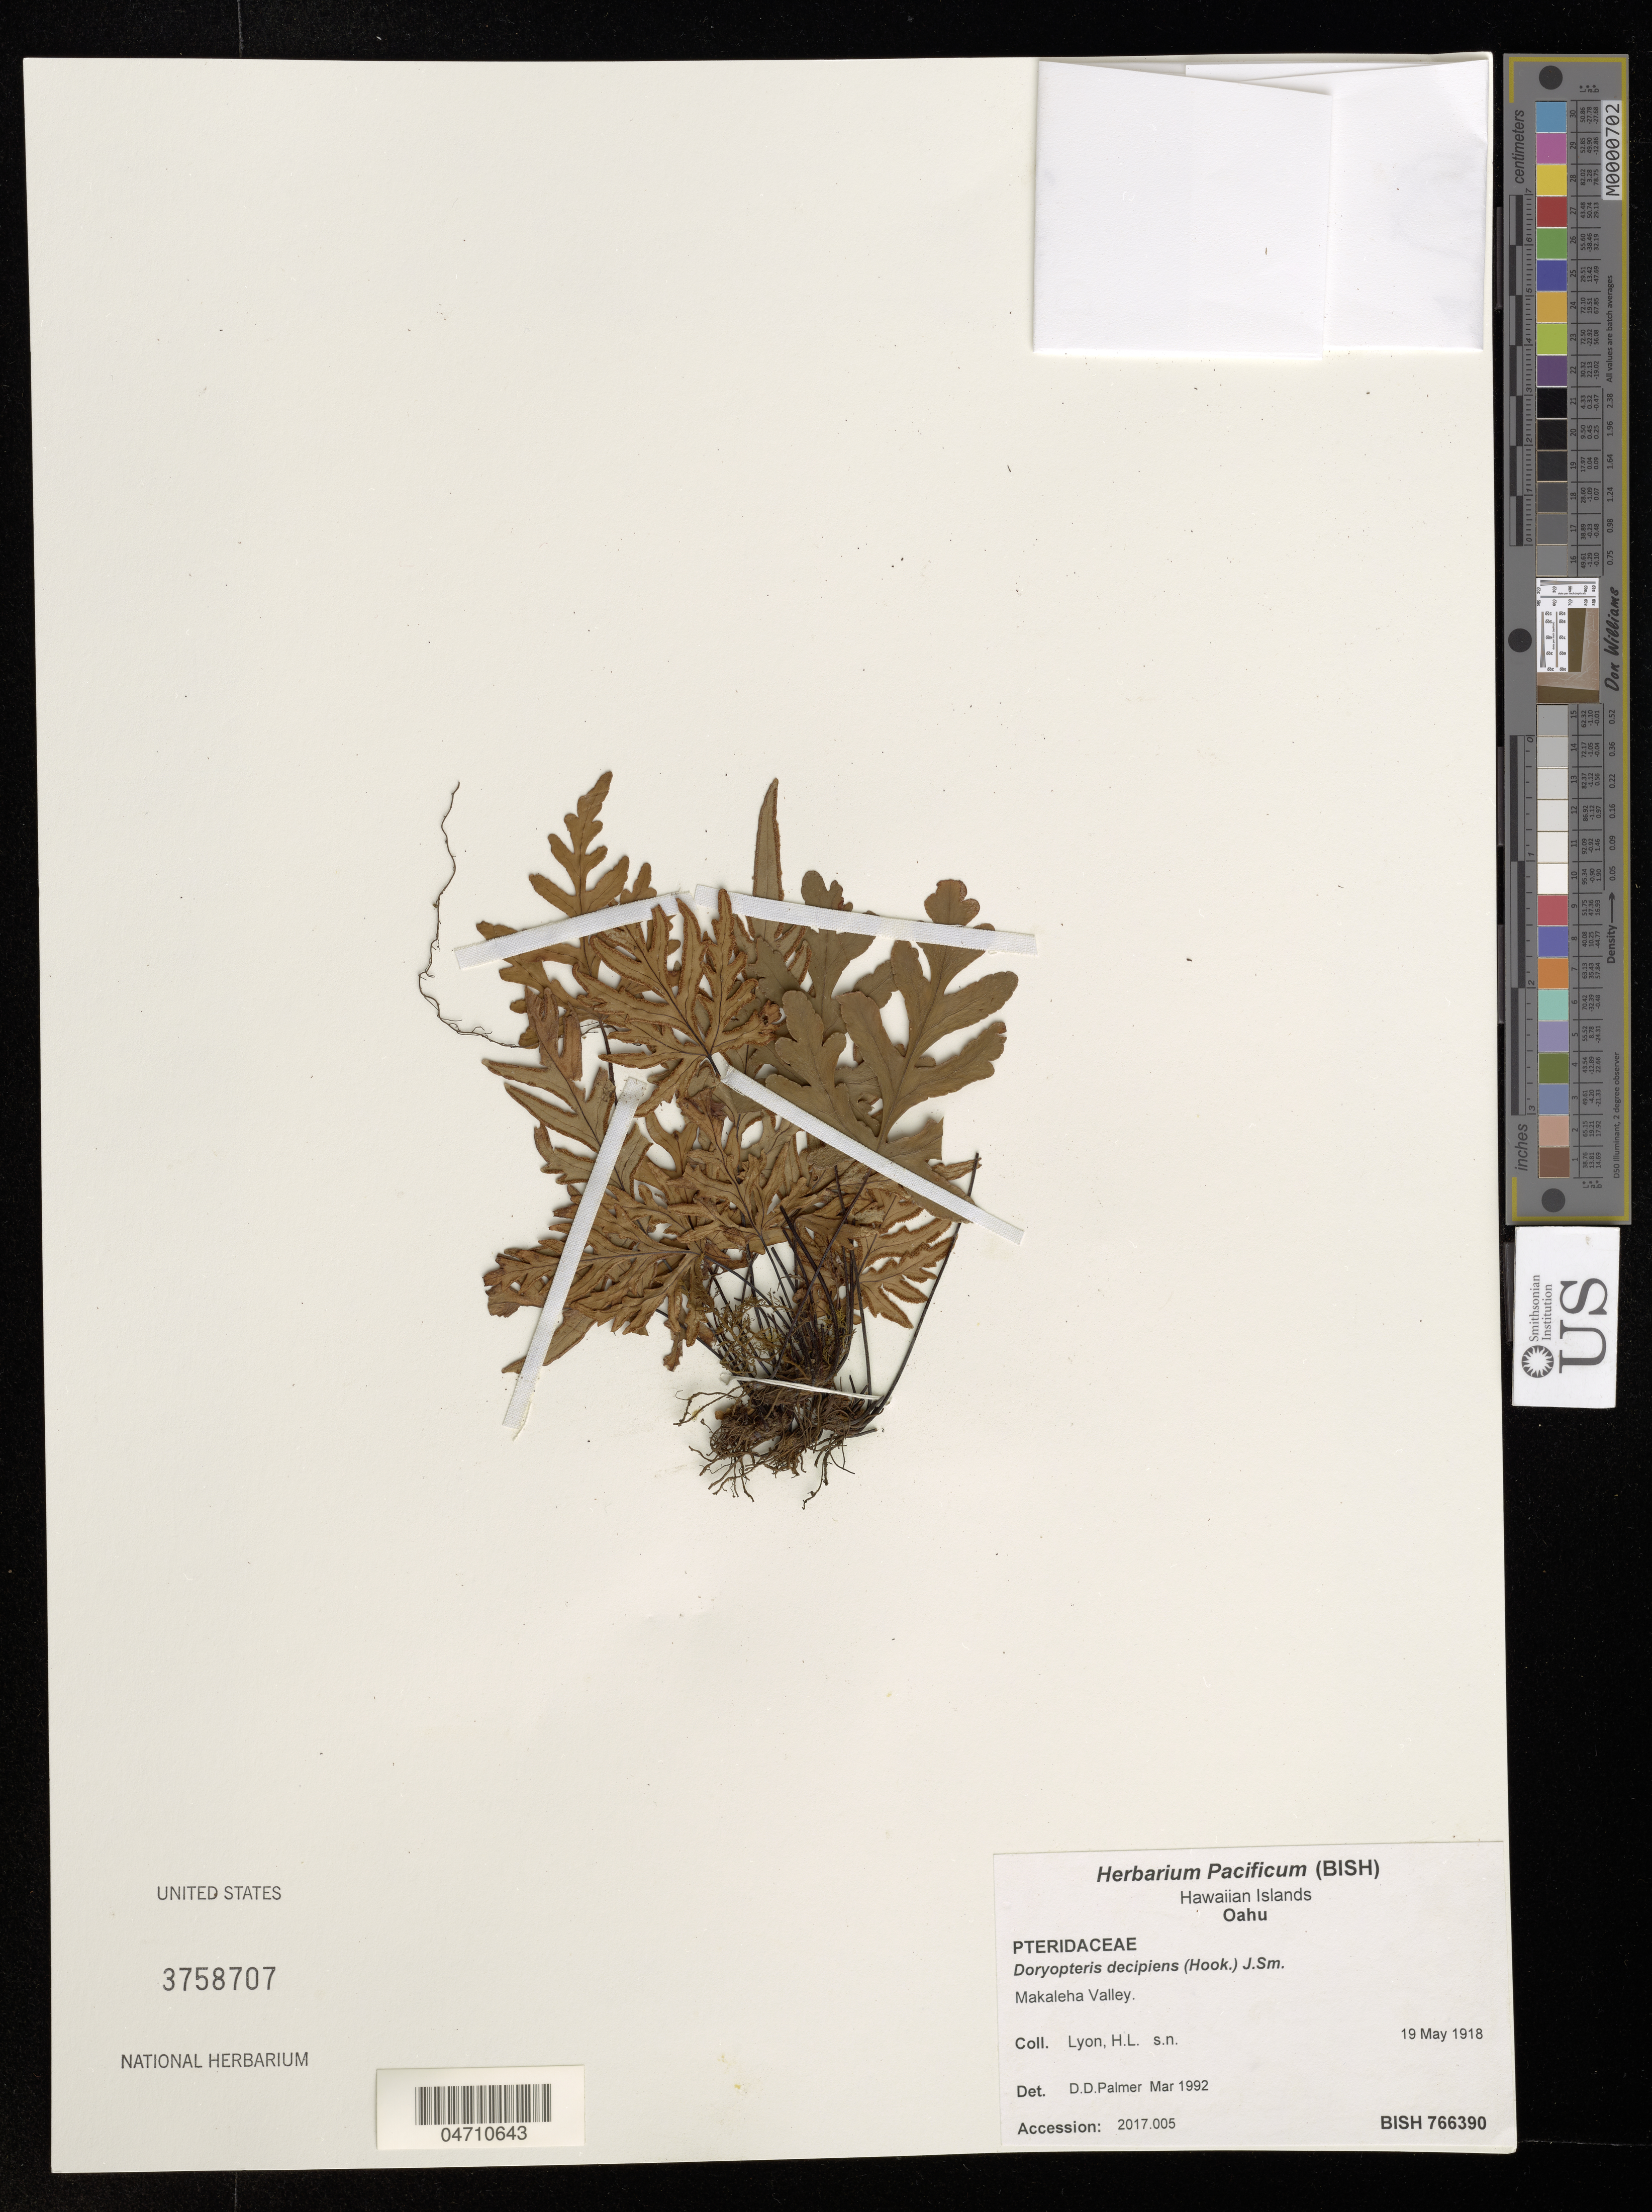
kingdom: Plantae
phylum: Tracheophyta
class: Polypodiopsida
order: Polypodiales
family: Pteridaceae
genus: Doryopteris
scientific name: Doryopteris decipiens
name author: (Hook.) J. Sm.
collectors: H. Lyon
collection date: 1918-05-19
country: United States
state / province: Hawaii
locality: Hawaiian Islands. Oahu. Makaleha Valley.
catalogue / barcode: US 3758707